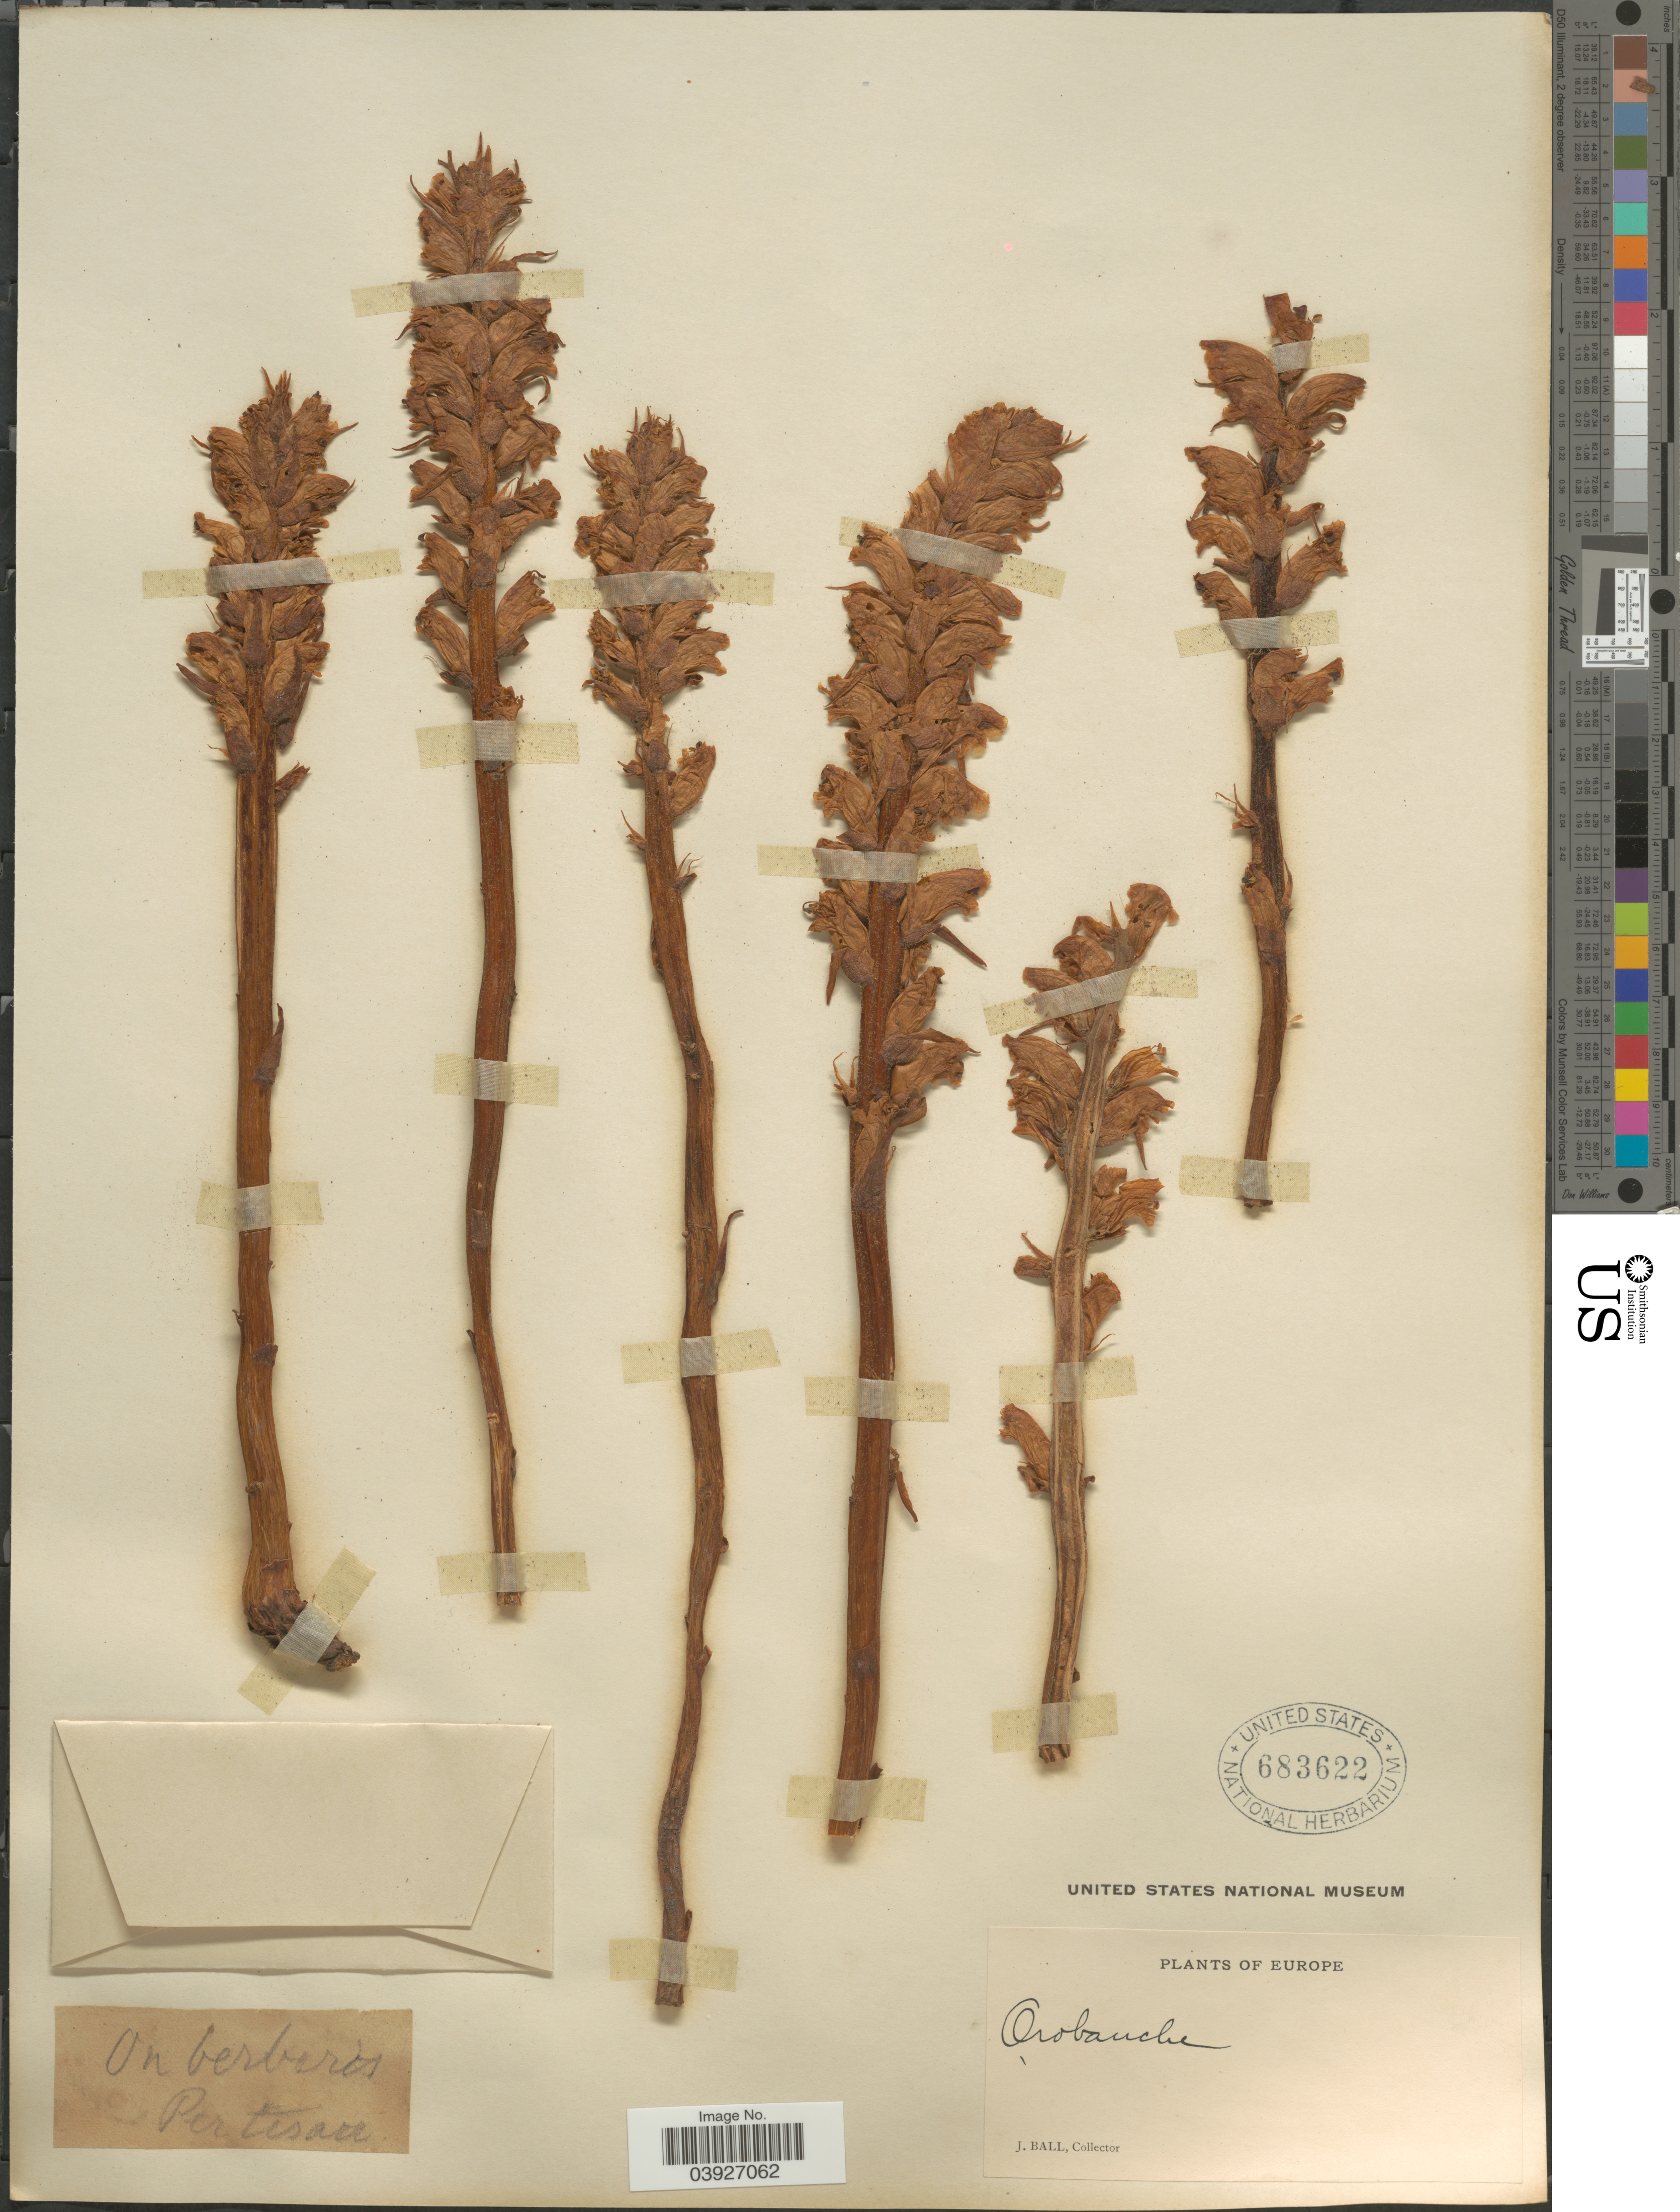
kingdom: Plantae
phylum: Tracheophyta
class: Magnoliopsida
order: Lamiales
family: Orobanchaceae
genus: Orobanche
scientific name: Orobanche sp.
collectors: J. Ball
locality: Europe.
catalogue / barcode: US 683622